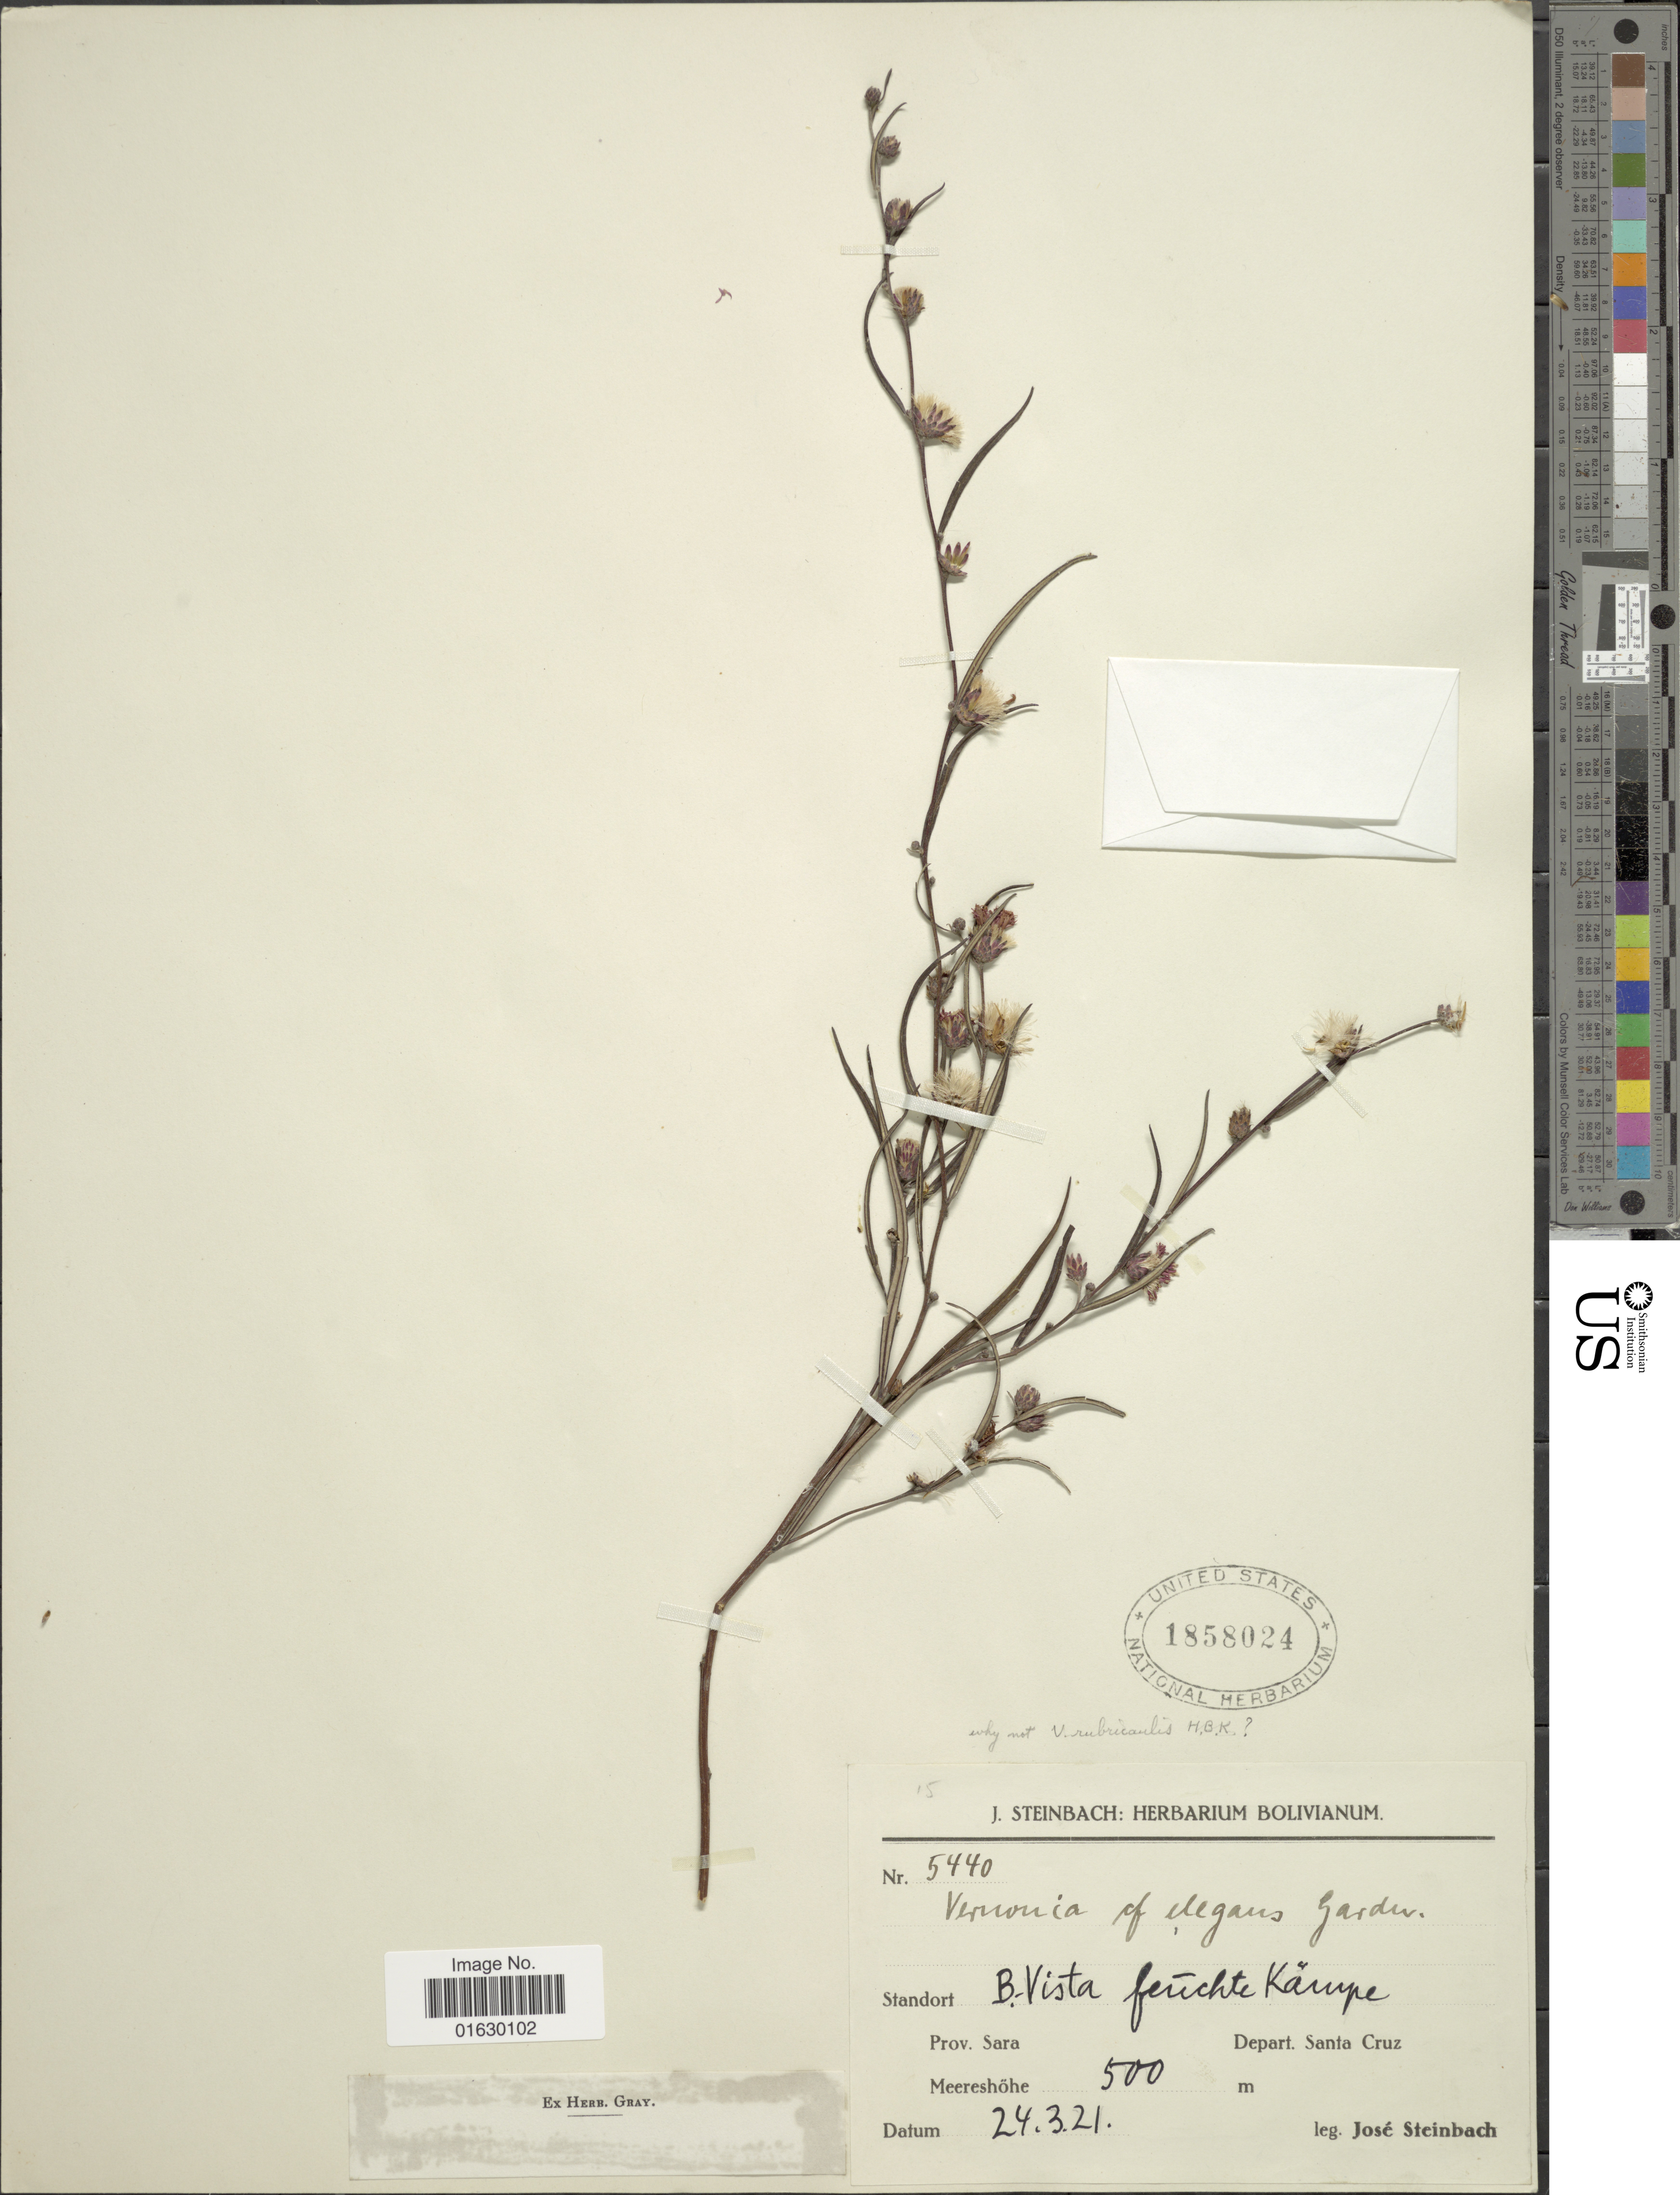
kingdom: Plantae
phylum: Tracheophyta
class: Magnoliopsida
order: Asterales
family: Asteraceae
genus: Lessingianthus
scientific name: Lessingianthus rubricaulis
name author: (Humb. & Bonpl.) H. Rob.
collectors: J. Steinbach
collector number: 5440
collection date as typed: Transcribed d/m/y: 24/3/21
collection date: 1921-03-24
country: Bolivia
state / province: Santa Cruz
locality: B. Vista ferichte Karupe, Prov. Sara, Depart. Santa Cruz, Meereshohe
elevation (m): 500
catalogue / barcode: US 1858024